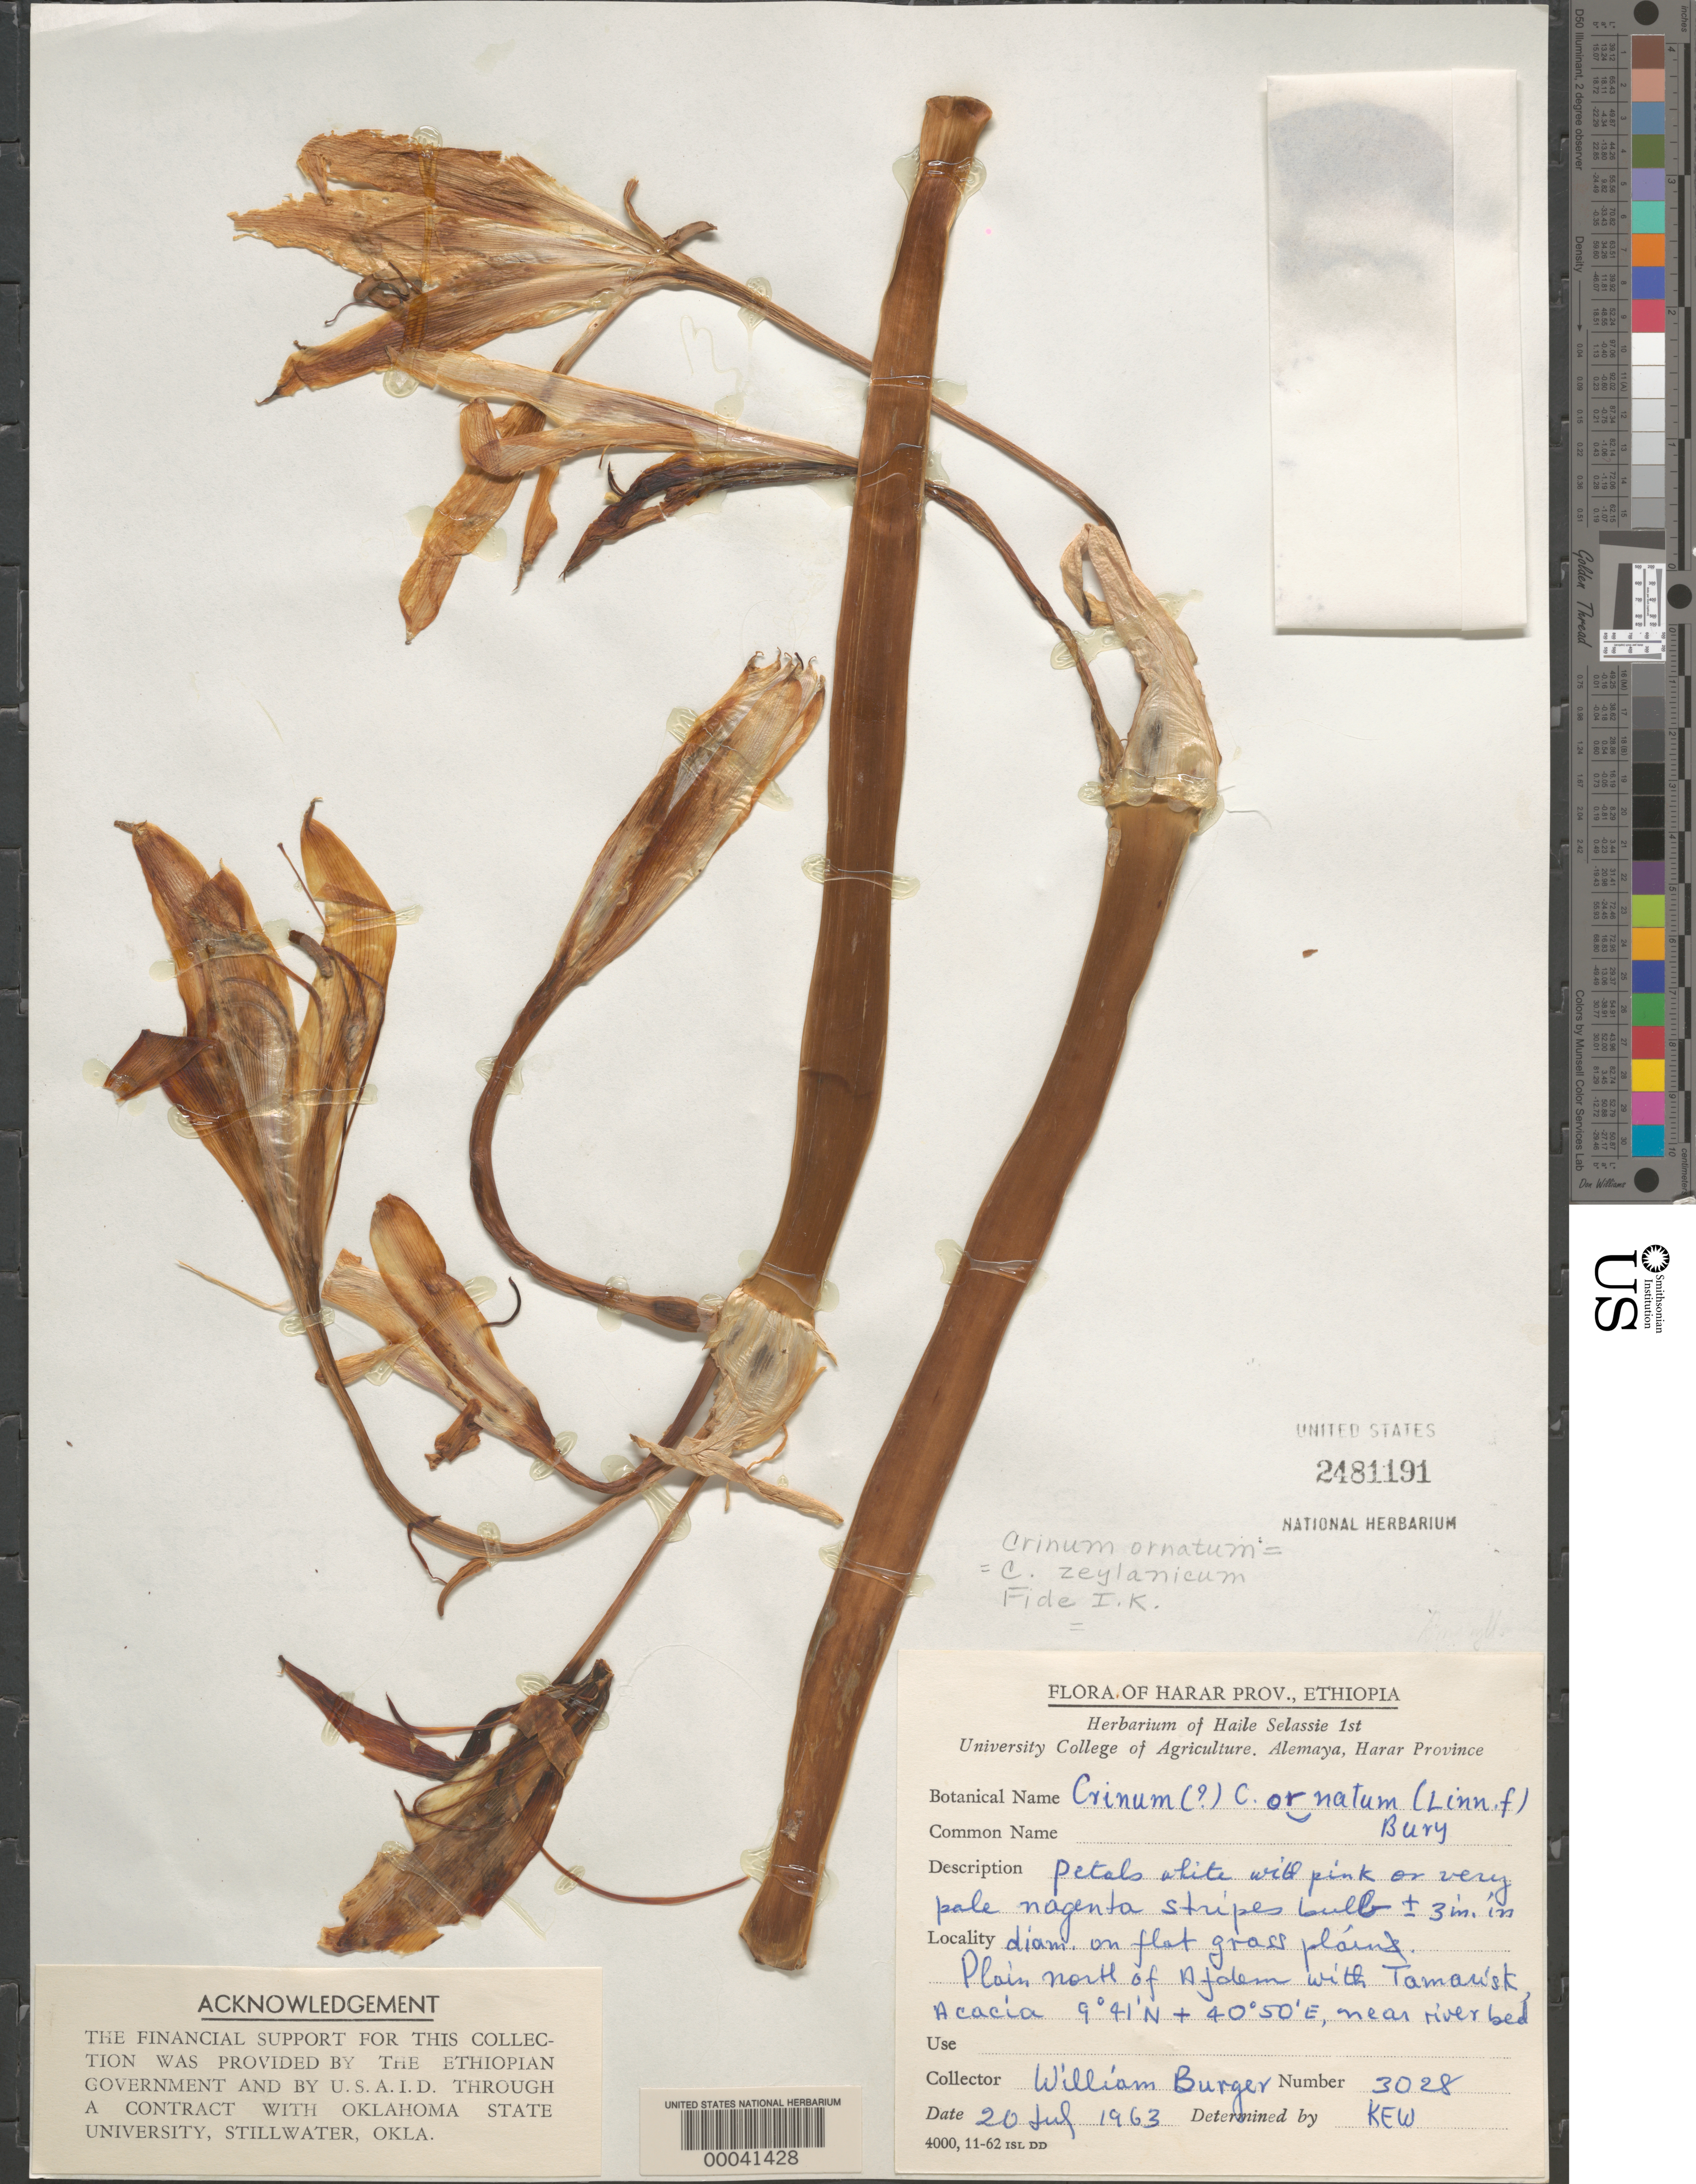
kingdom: Plantae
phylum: Tracheophyta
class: Liliopsida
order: Asparagales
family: Amaryllidaceae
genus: Crinum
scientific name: Crinum zeylanicum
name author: (L.) L.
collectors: W. Burger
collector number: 3028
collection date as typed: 20 Jul 1963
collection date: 1963-07-20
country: Ethiopia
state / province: Harari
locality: N of afdem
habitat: Flat grassy plain near river bank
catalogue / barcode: US 2481191